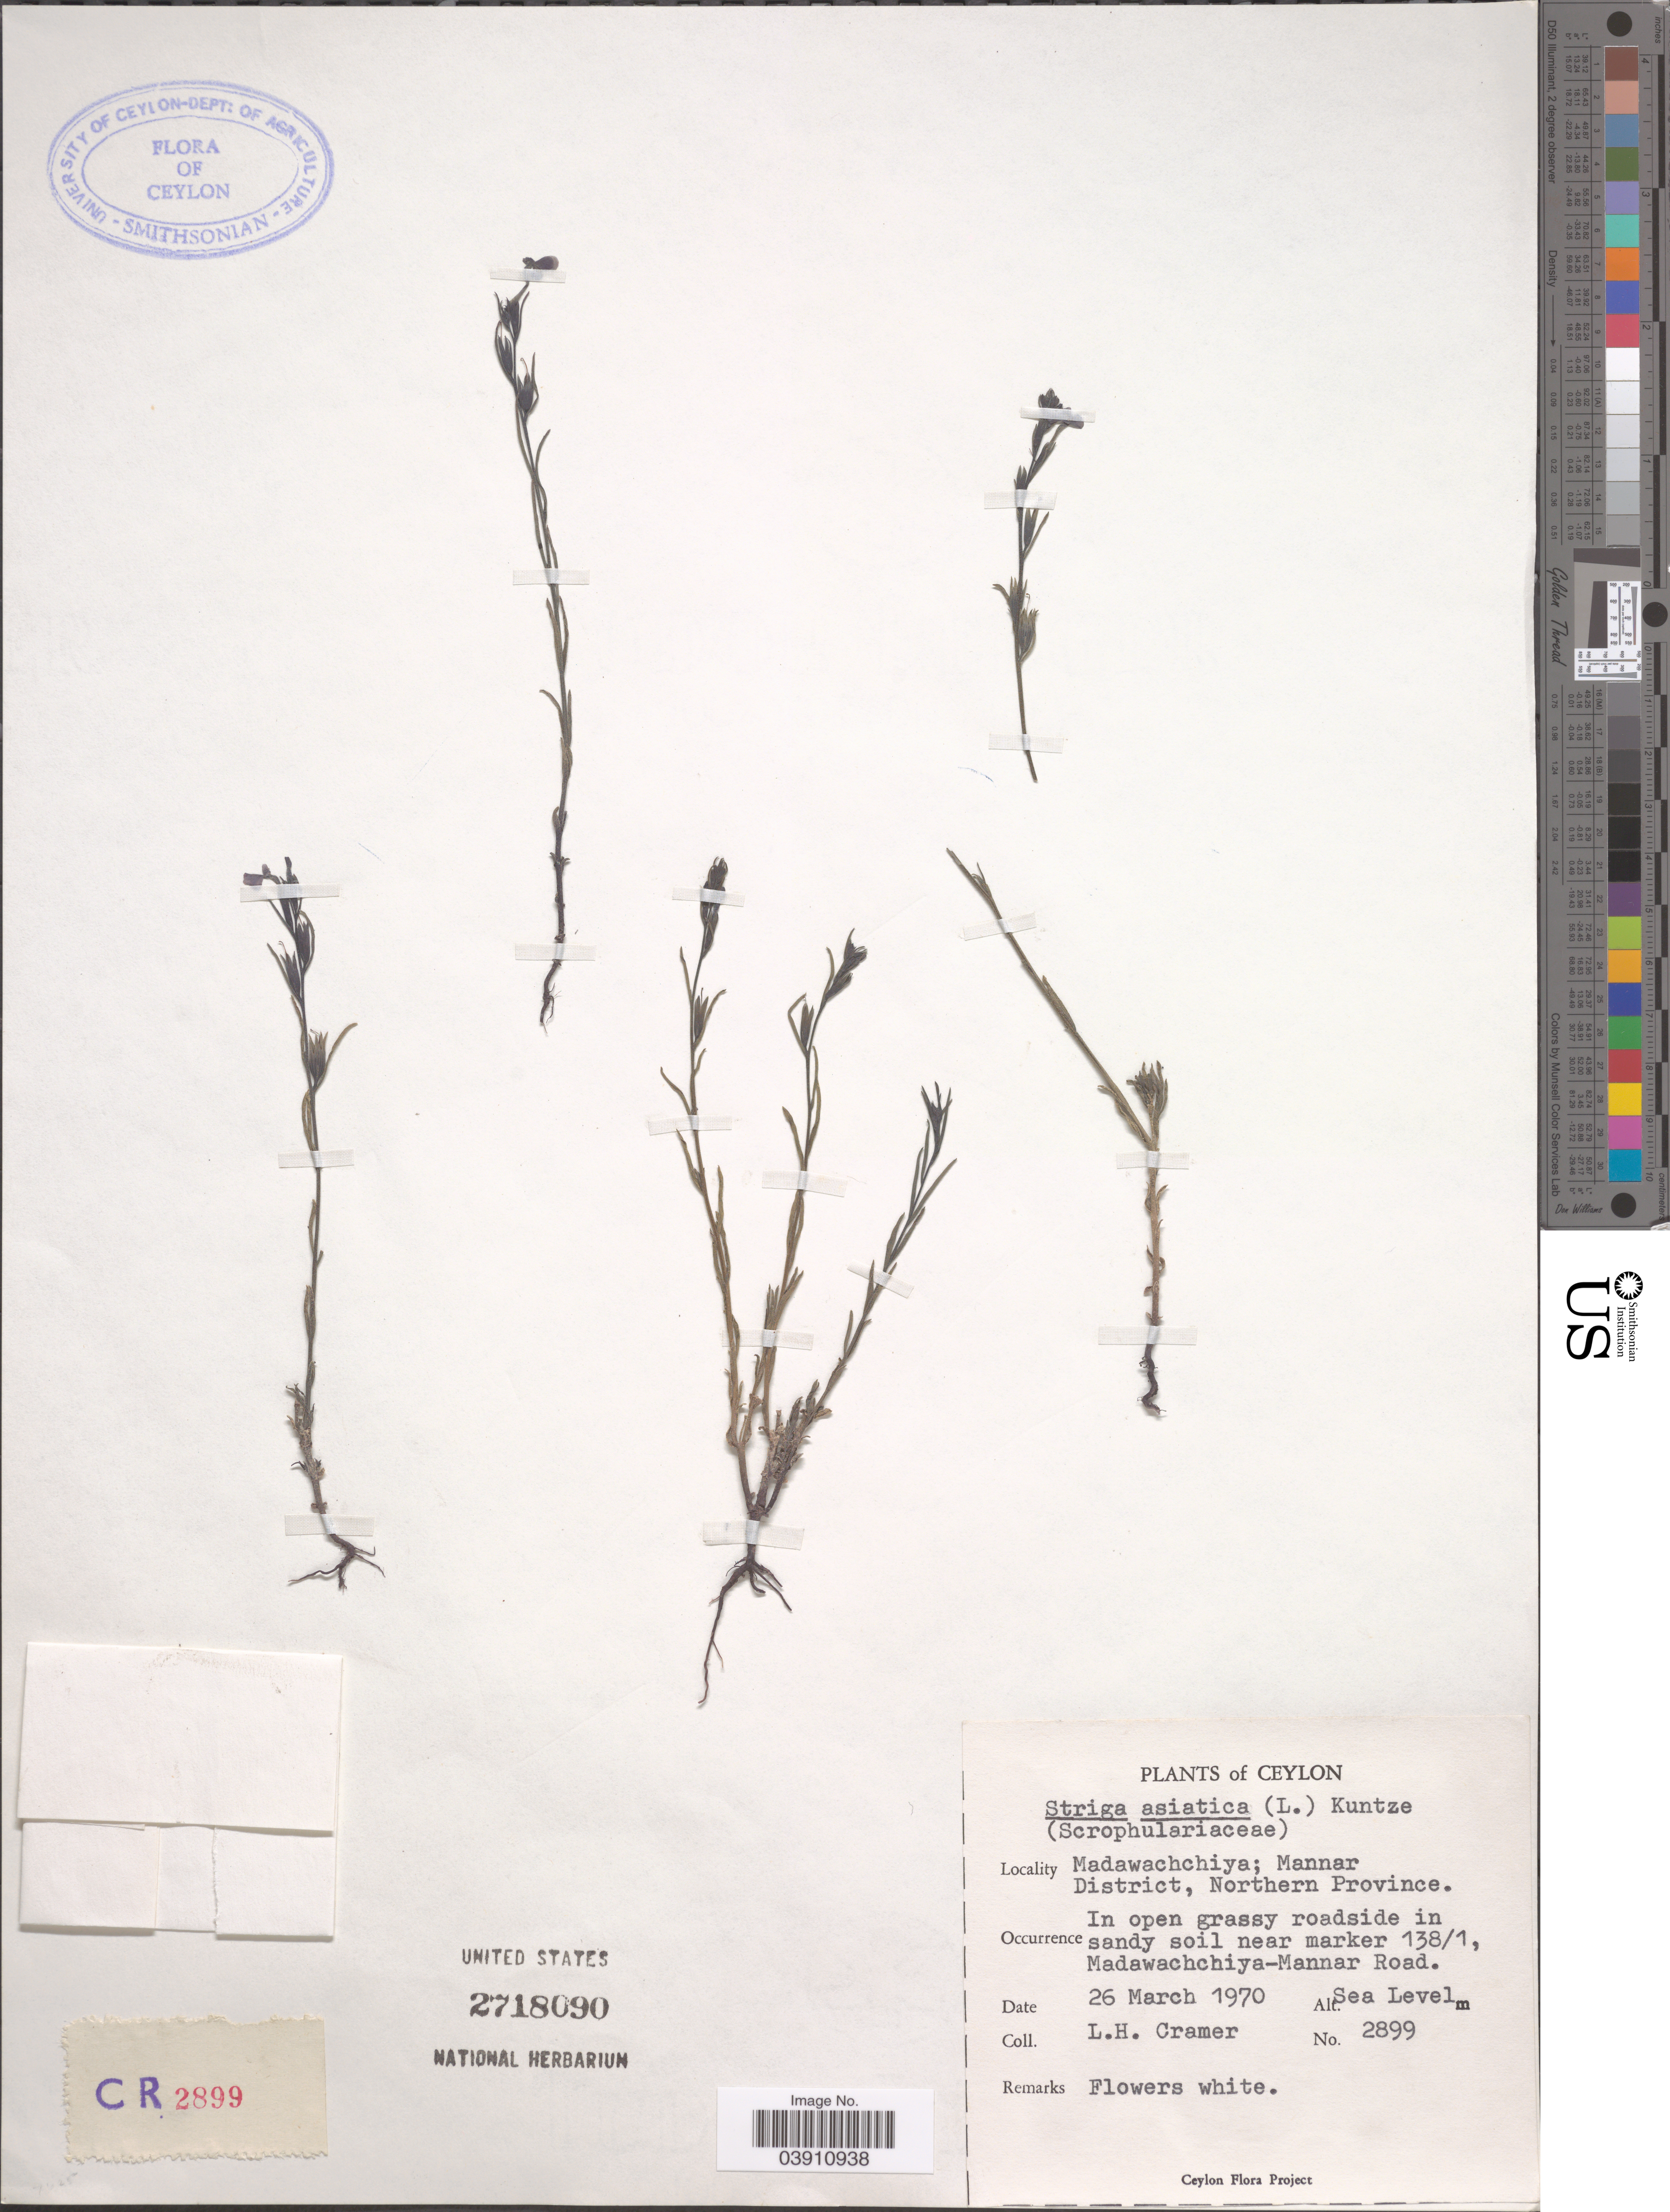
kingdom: Plantae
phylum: Tracheophyta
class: Magnoliopsida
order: Lamiales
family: Orobanchaceae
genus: Striga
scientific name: Striga lutea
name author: Lour.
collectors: L. H. Cramer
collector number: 2899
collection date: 1970-03-26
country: Sri Lanka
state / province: Northern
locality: Ceylon. Madawachchiya; Mannar District. In open grassy roadside in sandy soil near marker 138/1, Madawachchiya-Mannar Road.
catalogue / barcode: US 2718090